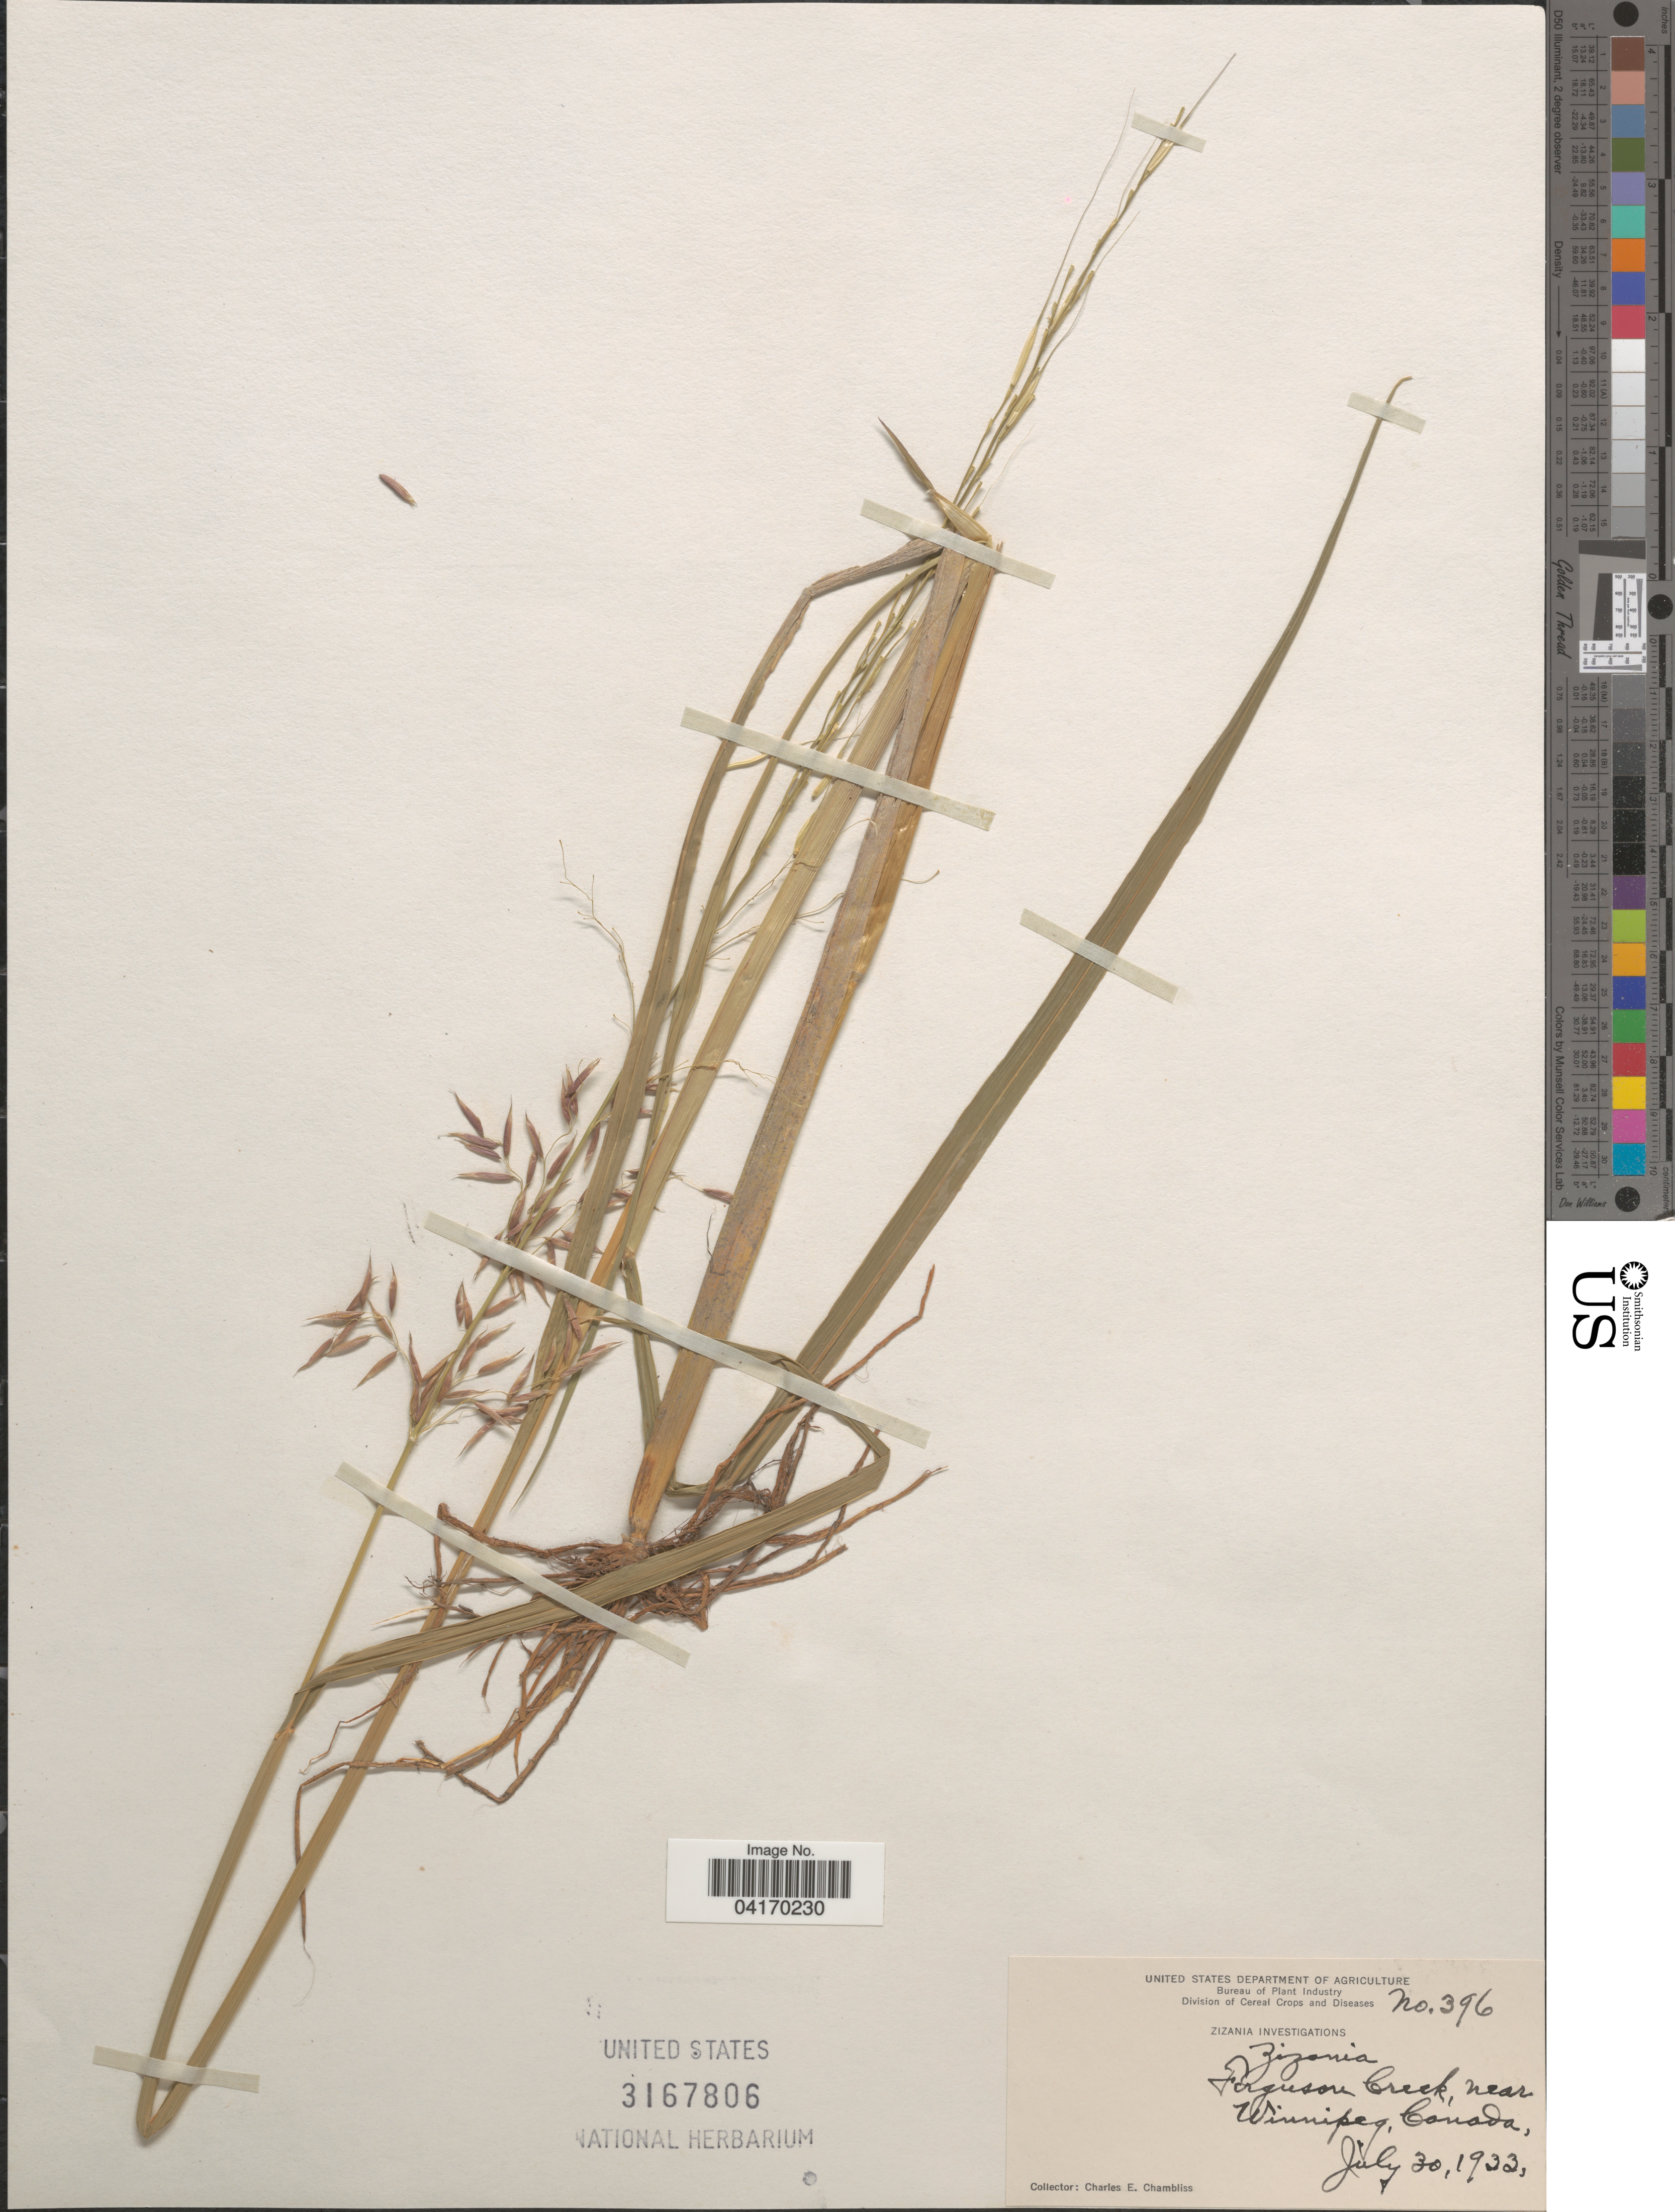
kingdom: Plantae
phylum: Tracheophyta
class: Liliopsida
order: Poales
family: Poaceae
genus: Zizania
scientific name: Zizania palustris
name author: L.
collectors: C. Chambliss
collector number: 396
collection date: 1933-07-30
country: Canada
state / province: Manitoba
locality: Ferguson Creek near Winnipeg.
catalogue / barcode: US 3167806